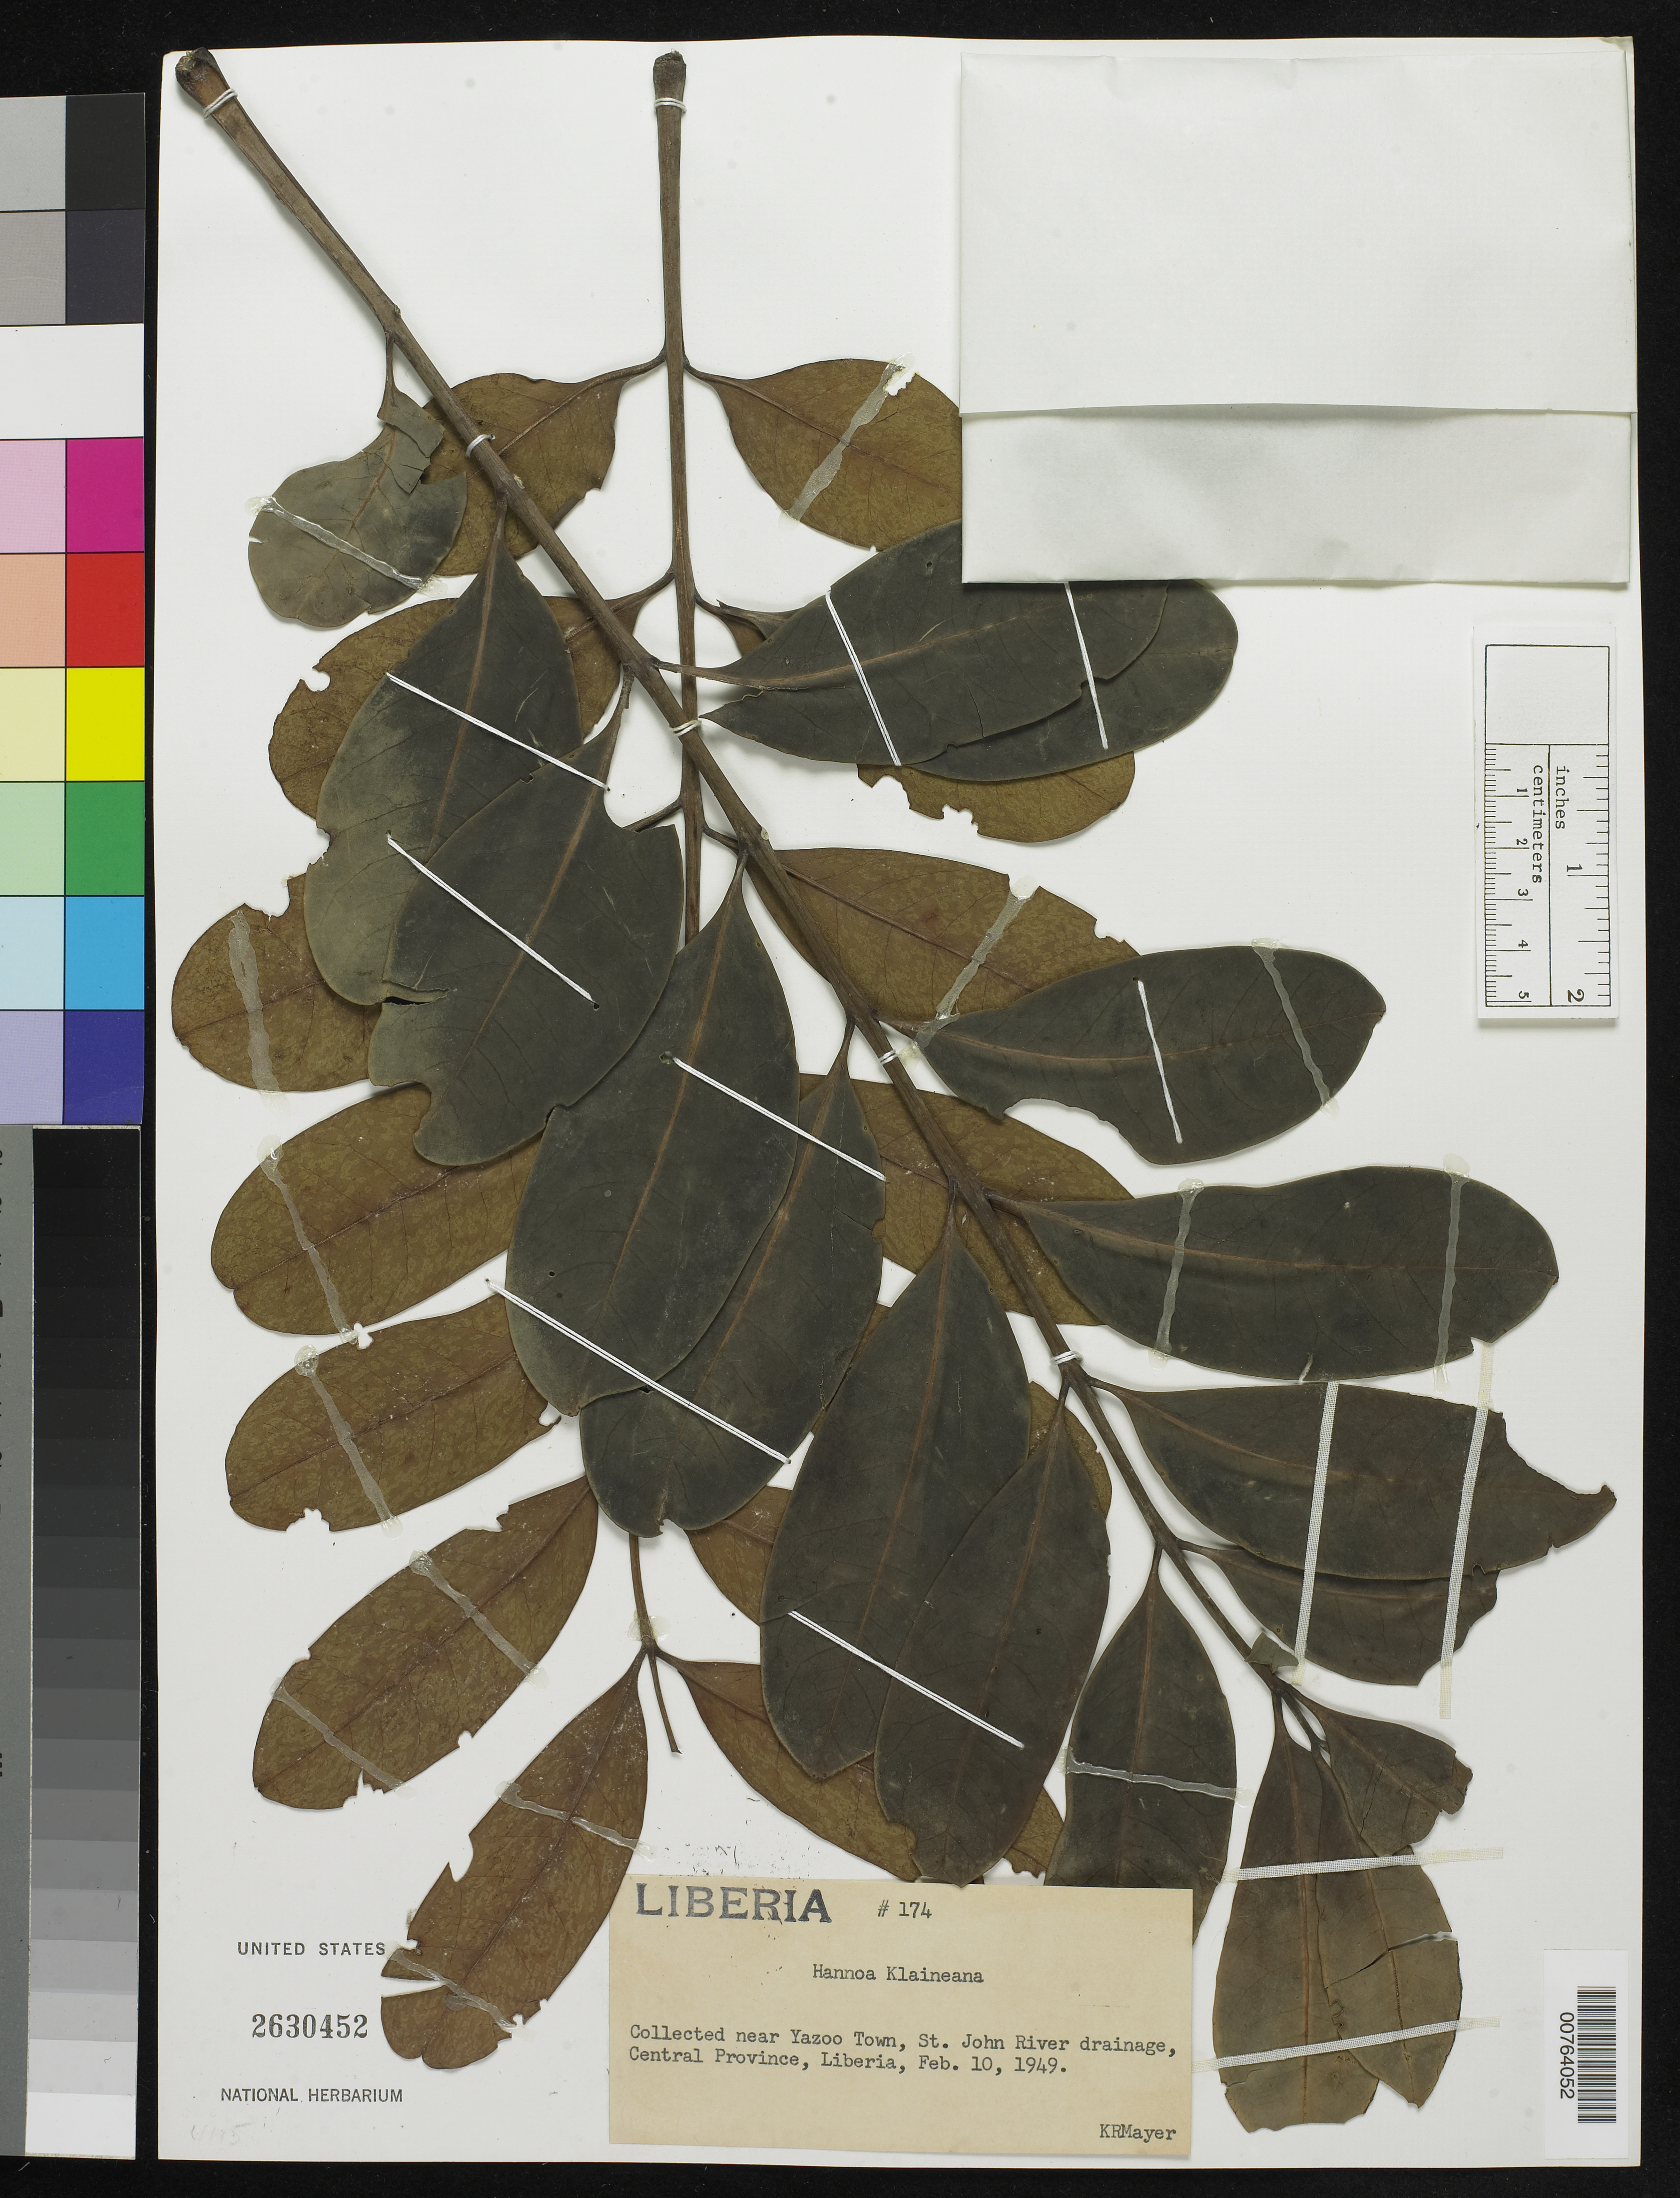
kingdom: Plantae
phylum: Tracheophyta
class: Magnoliopsida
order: Sapindales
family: Simaroubaceae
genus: Hannoa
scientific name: Hannoa klaineana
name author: Pierre ex Engl.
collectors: K. R. Mayer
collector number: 174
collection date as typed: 10 Feb 1949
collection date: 1949-02-10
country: Liberia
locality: Central Province: St. John River drainage, near Yazoo Town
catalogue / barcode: US 2630452